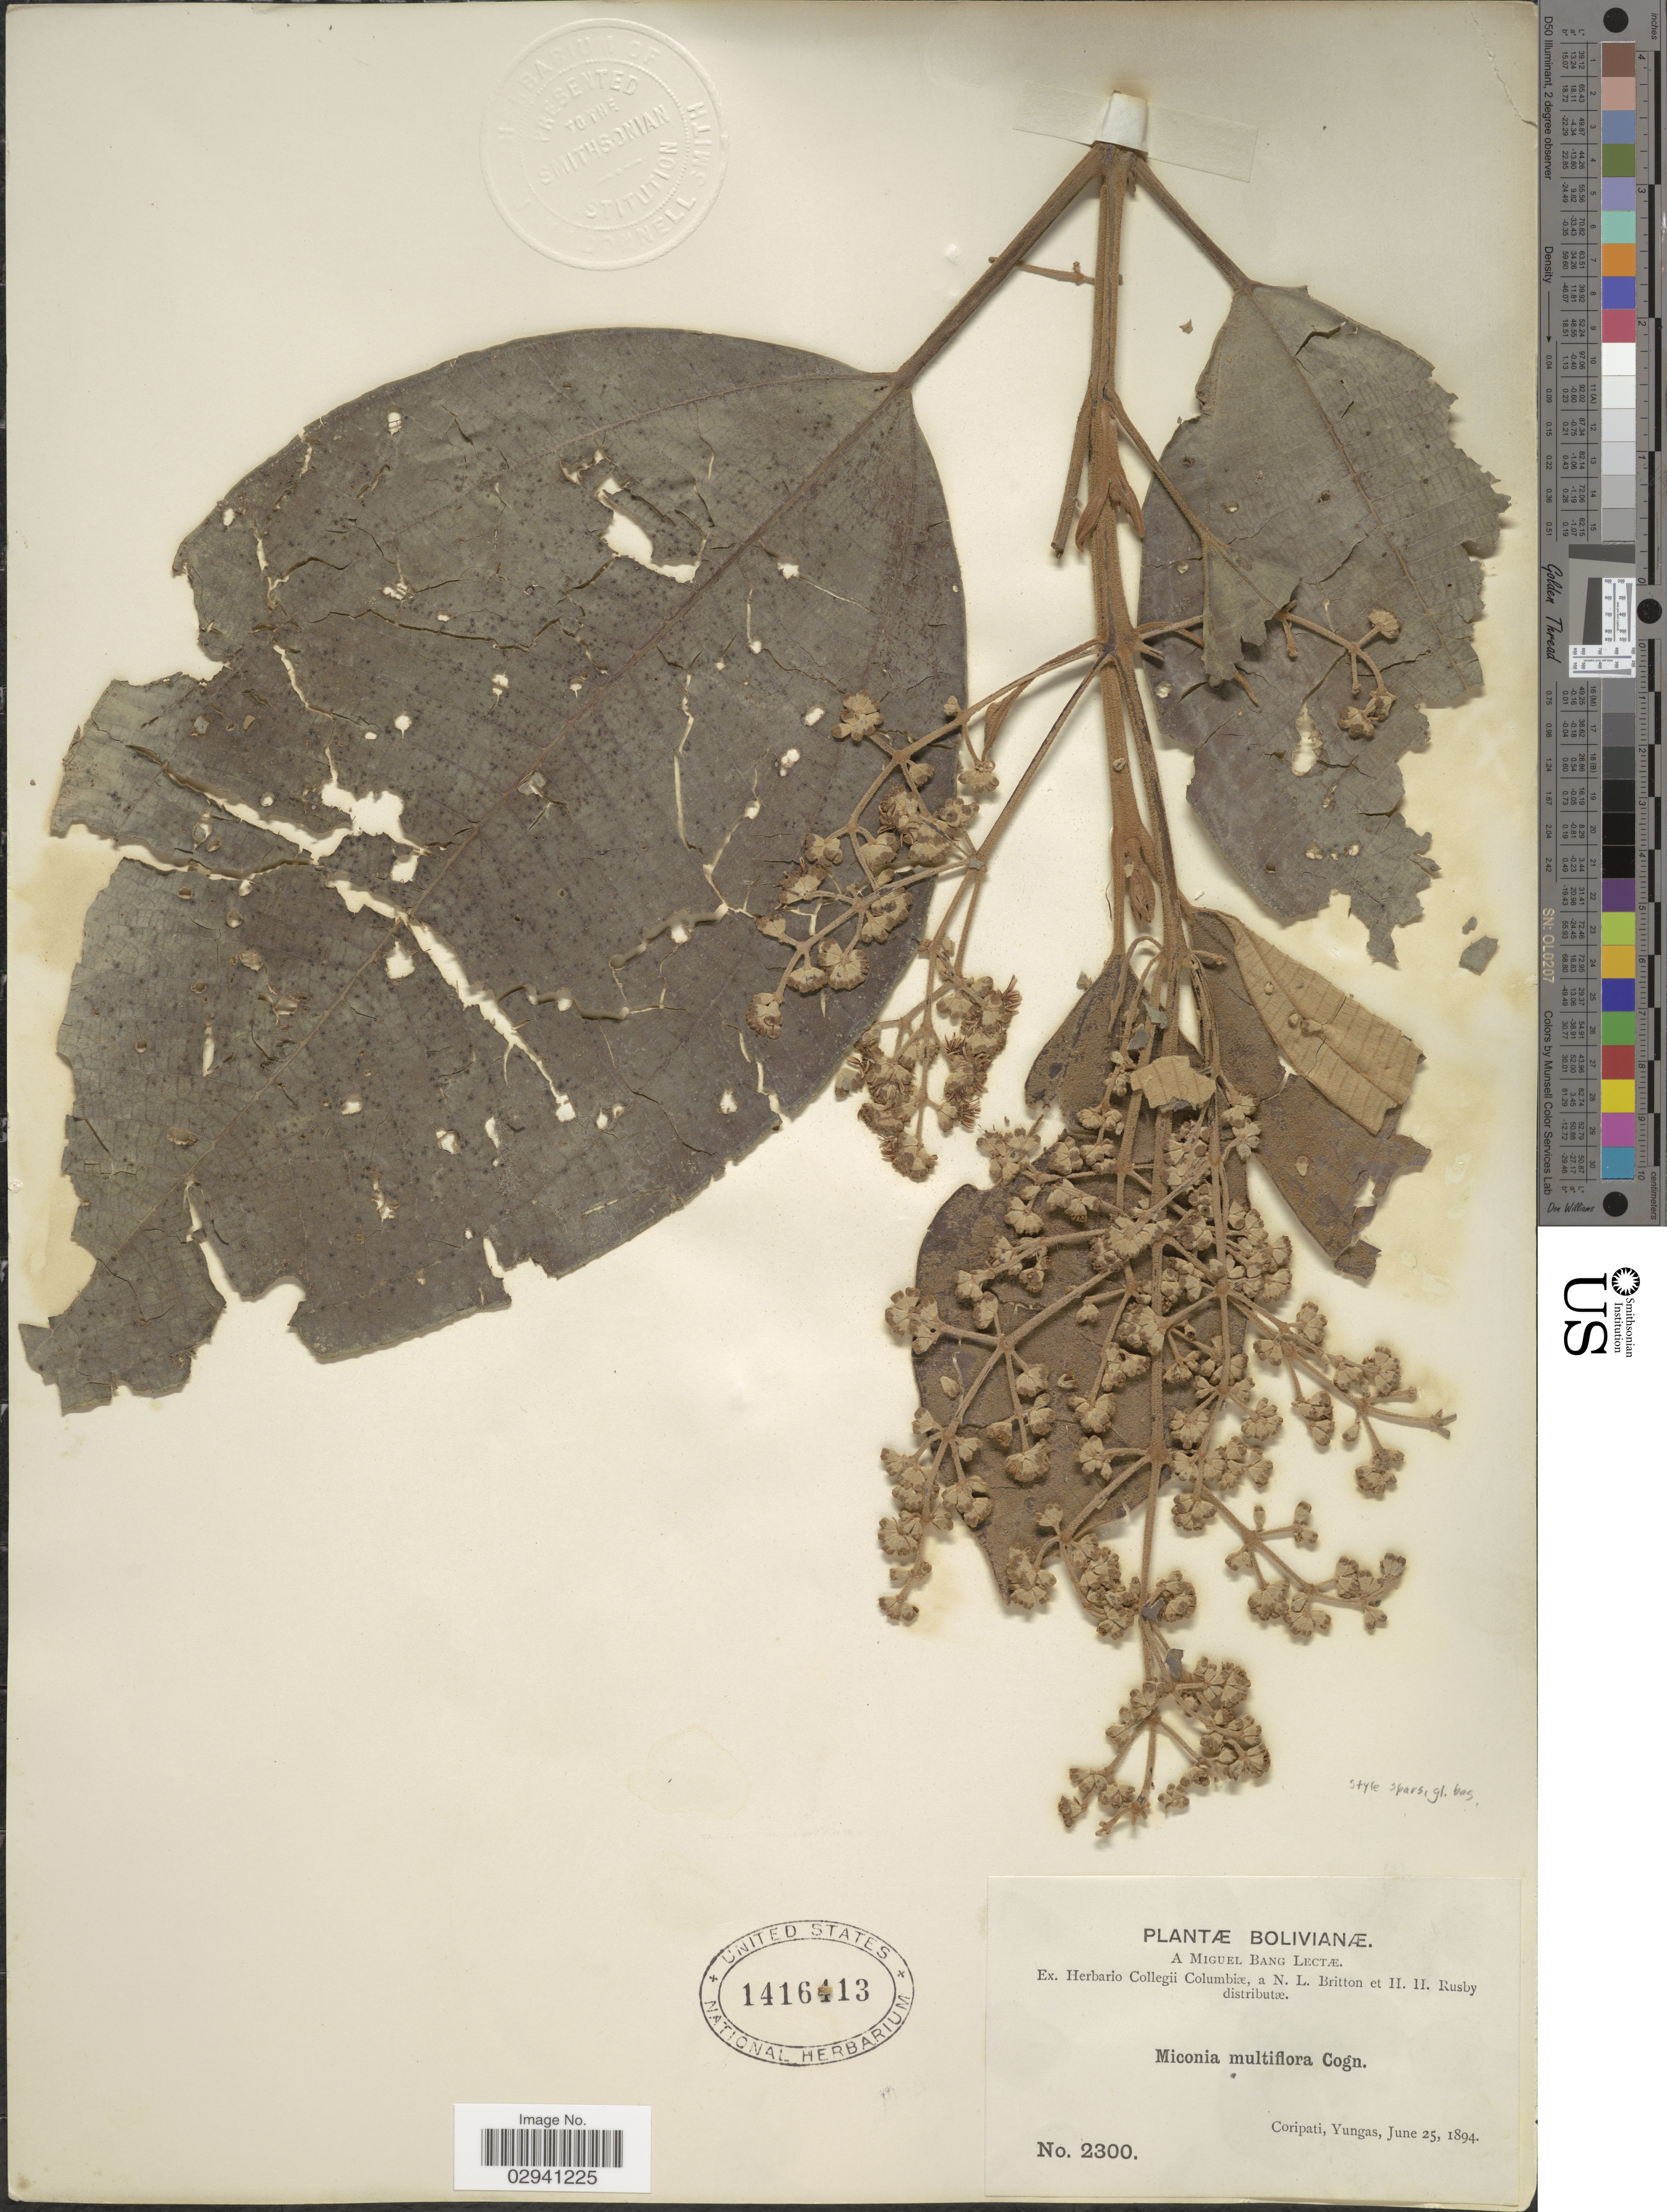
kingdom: Plantae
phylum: Tracheophyta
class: Magnoliopsida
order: Myrtales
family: Melastomataceae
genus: Miconia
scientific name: Miconia multiflora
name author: Cogn.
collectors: M. Bang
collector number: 2300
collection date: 1894-06-25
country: Bolivia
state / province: La Paz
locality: Coripati, Yungas.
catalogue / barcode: US 1416413